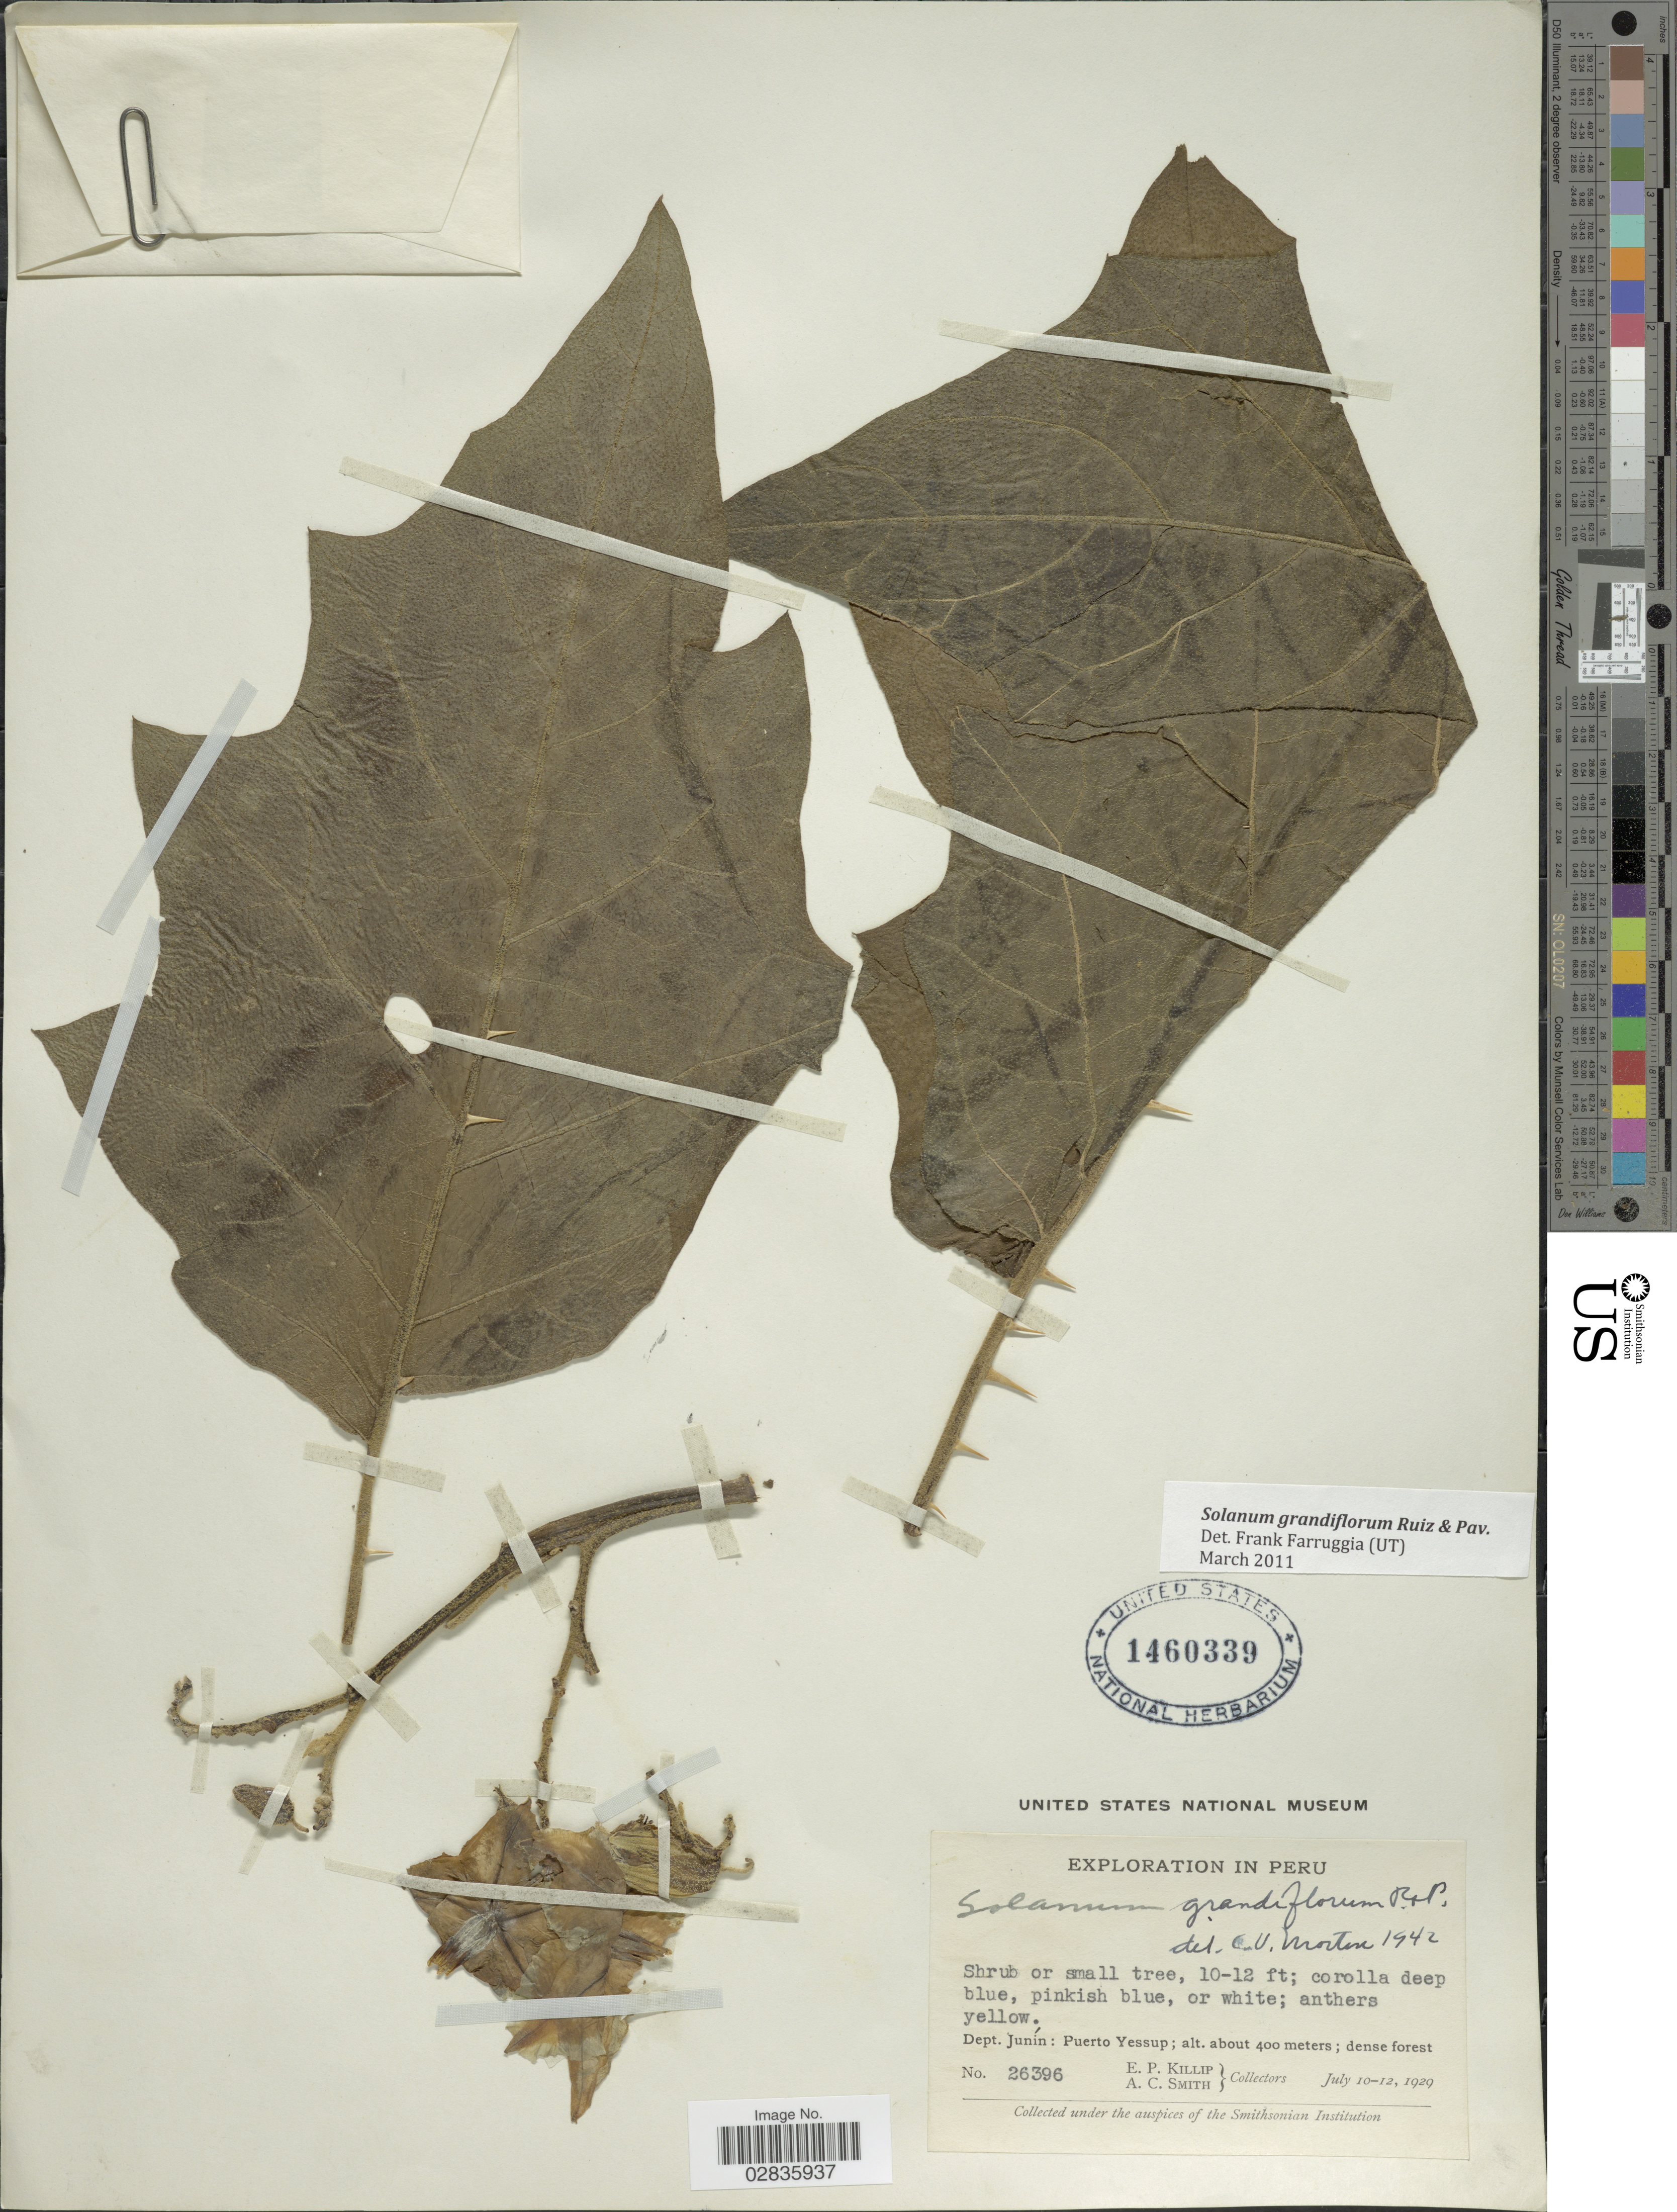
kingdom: Plantae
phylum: Tracheophyta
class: Magnoliopsida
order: Solanales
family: Solanaceae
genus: Solanum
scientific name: Solanum grandiflorum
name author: Ruiz & Pav.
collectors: E. P. Killip & A. C. Smith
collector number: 26396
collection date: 1929-07-10/1929-07-12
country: Peru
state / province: Junín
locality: Dept. Junín: Puerto Yessup.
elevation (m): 400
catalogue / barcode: US 1460339